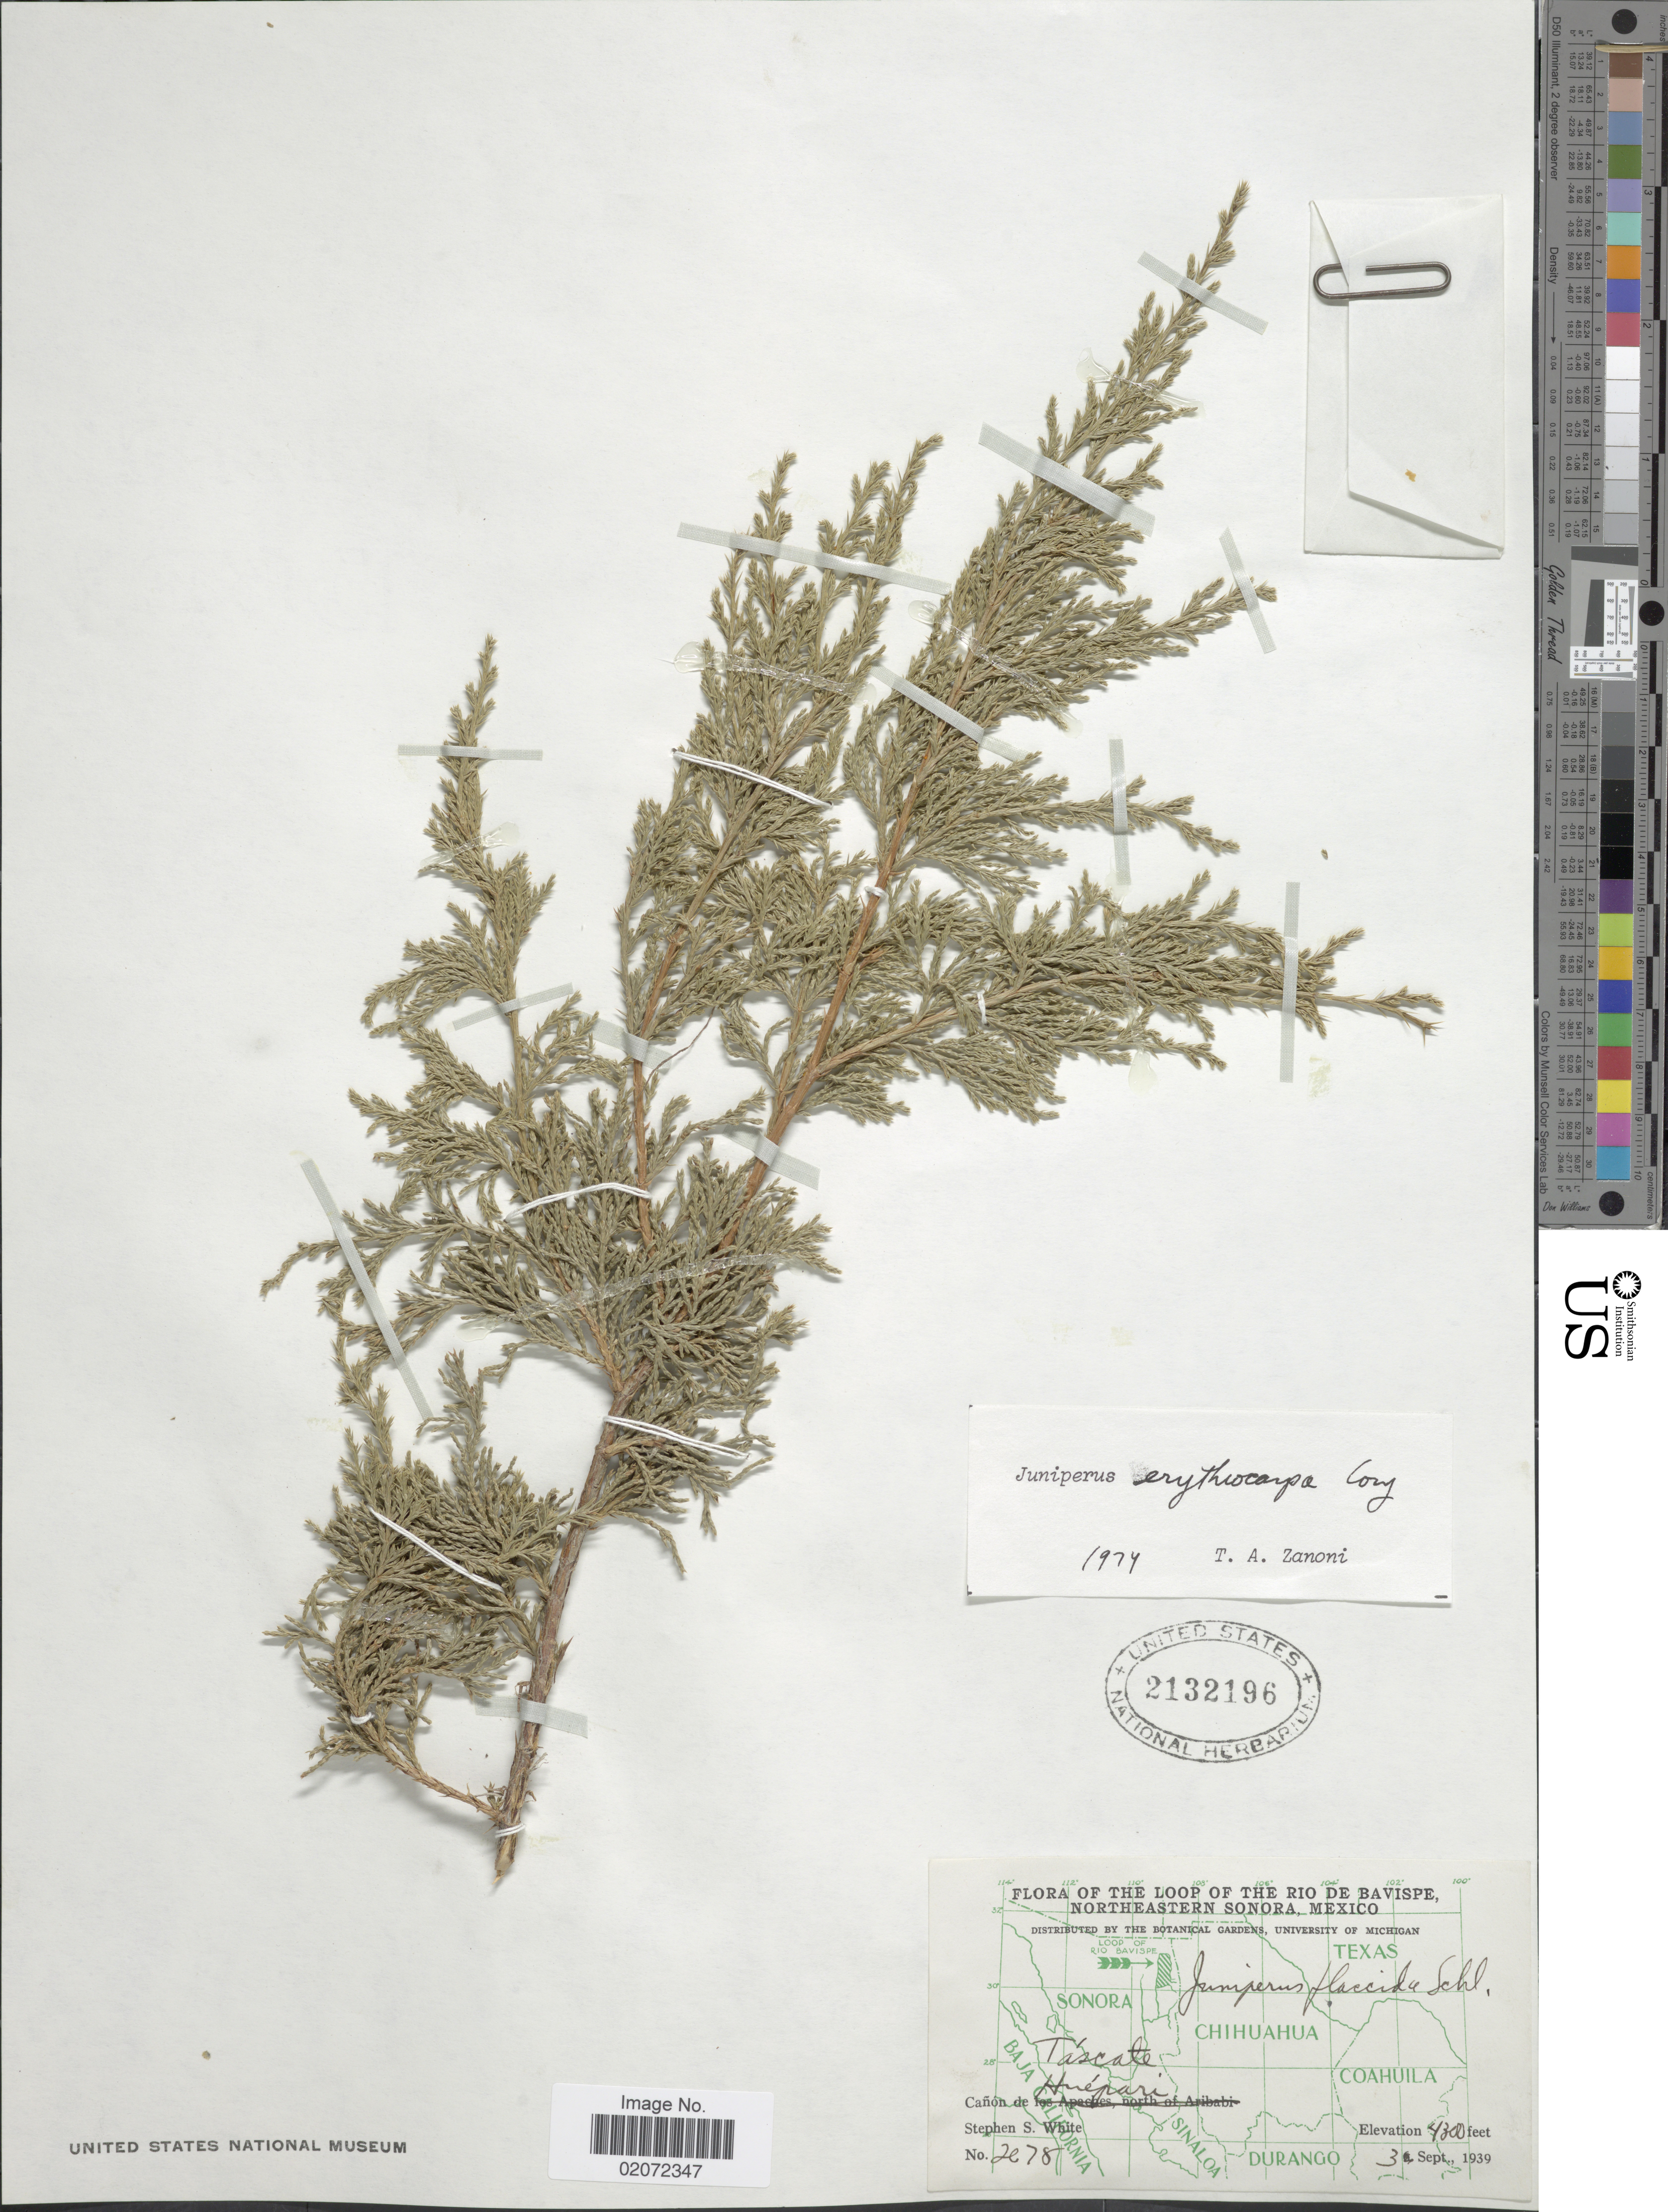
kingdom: Plantae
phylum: Tracheophyta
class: Pinopsida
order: Pinales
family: Cupressaceae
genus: Juniperus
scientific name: Juniperus arizonica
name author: (R.P. Adams) R.P. Adams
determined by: Ferguson, G. M.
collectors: S. S. White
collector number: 2178*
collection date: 1939-09-03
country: Mexico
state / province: Sonora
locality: Loop of the Rio de Bavispe, northeastern Sonora. Táscate, Cañon de Huépari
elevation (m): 1311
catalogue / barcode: US 2132196